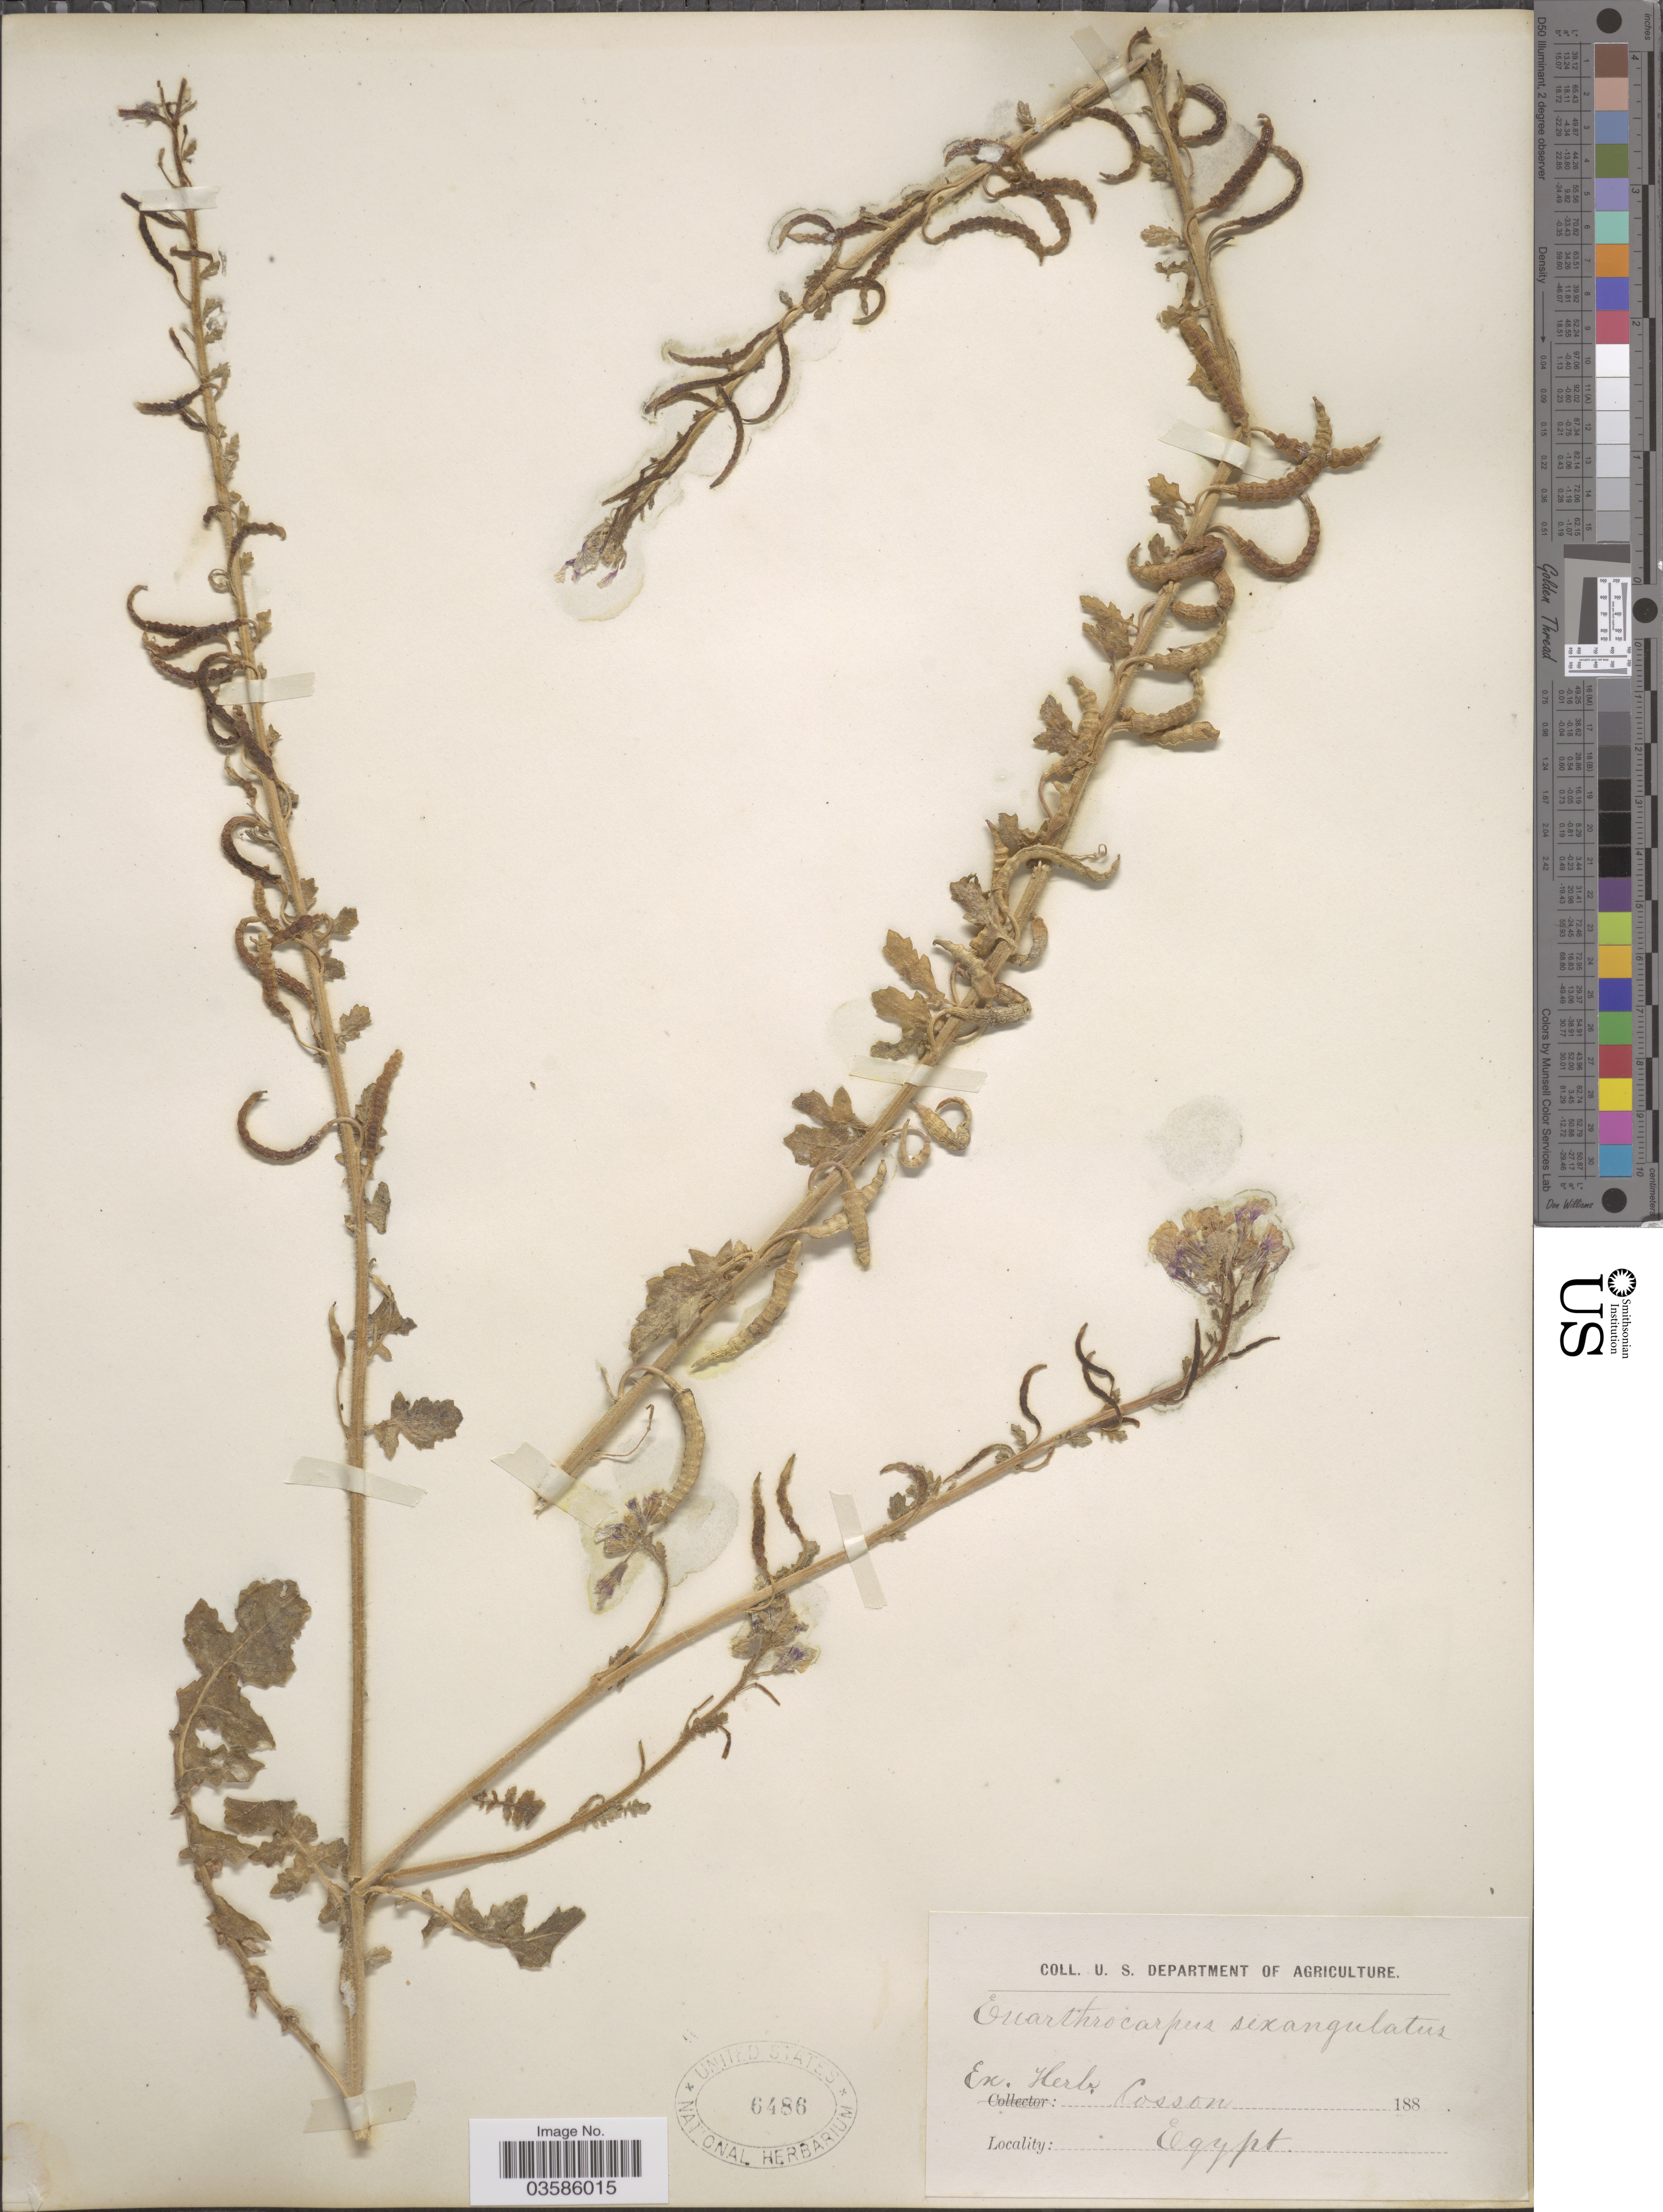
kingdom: Plantae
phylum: Tracheophyta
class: Magnoliopsida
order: Brassicales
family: Brassicaceae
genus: Enarthrocarpus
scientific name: Enarthrocarpus strangulatus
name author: Boiss.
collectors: ex herb. Cosson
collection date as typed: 188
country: Egypt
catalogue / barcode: US 6486